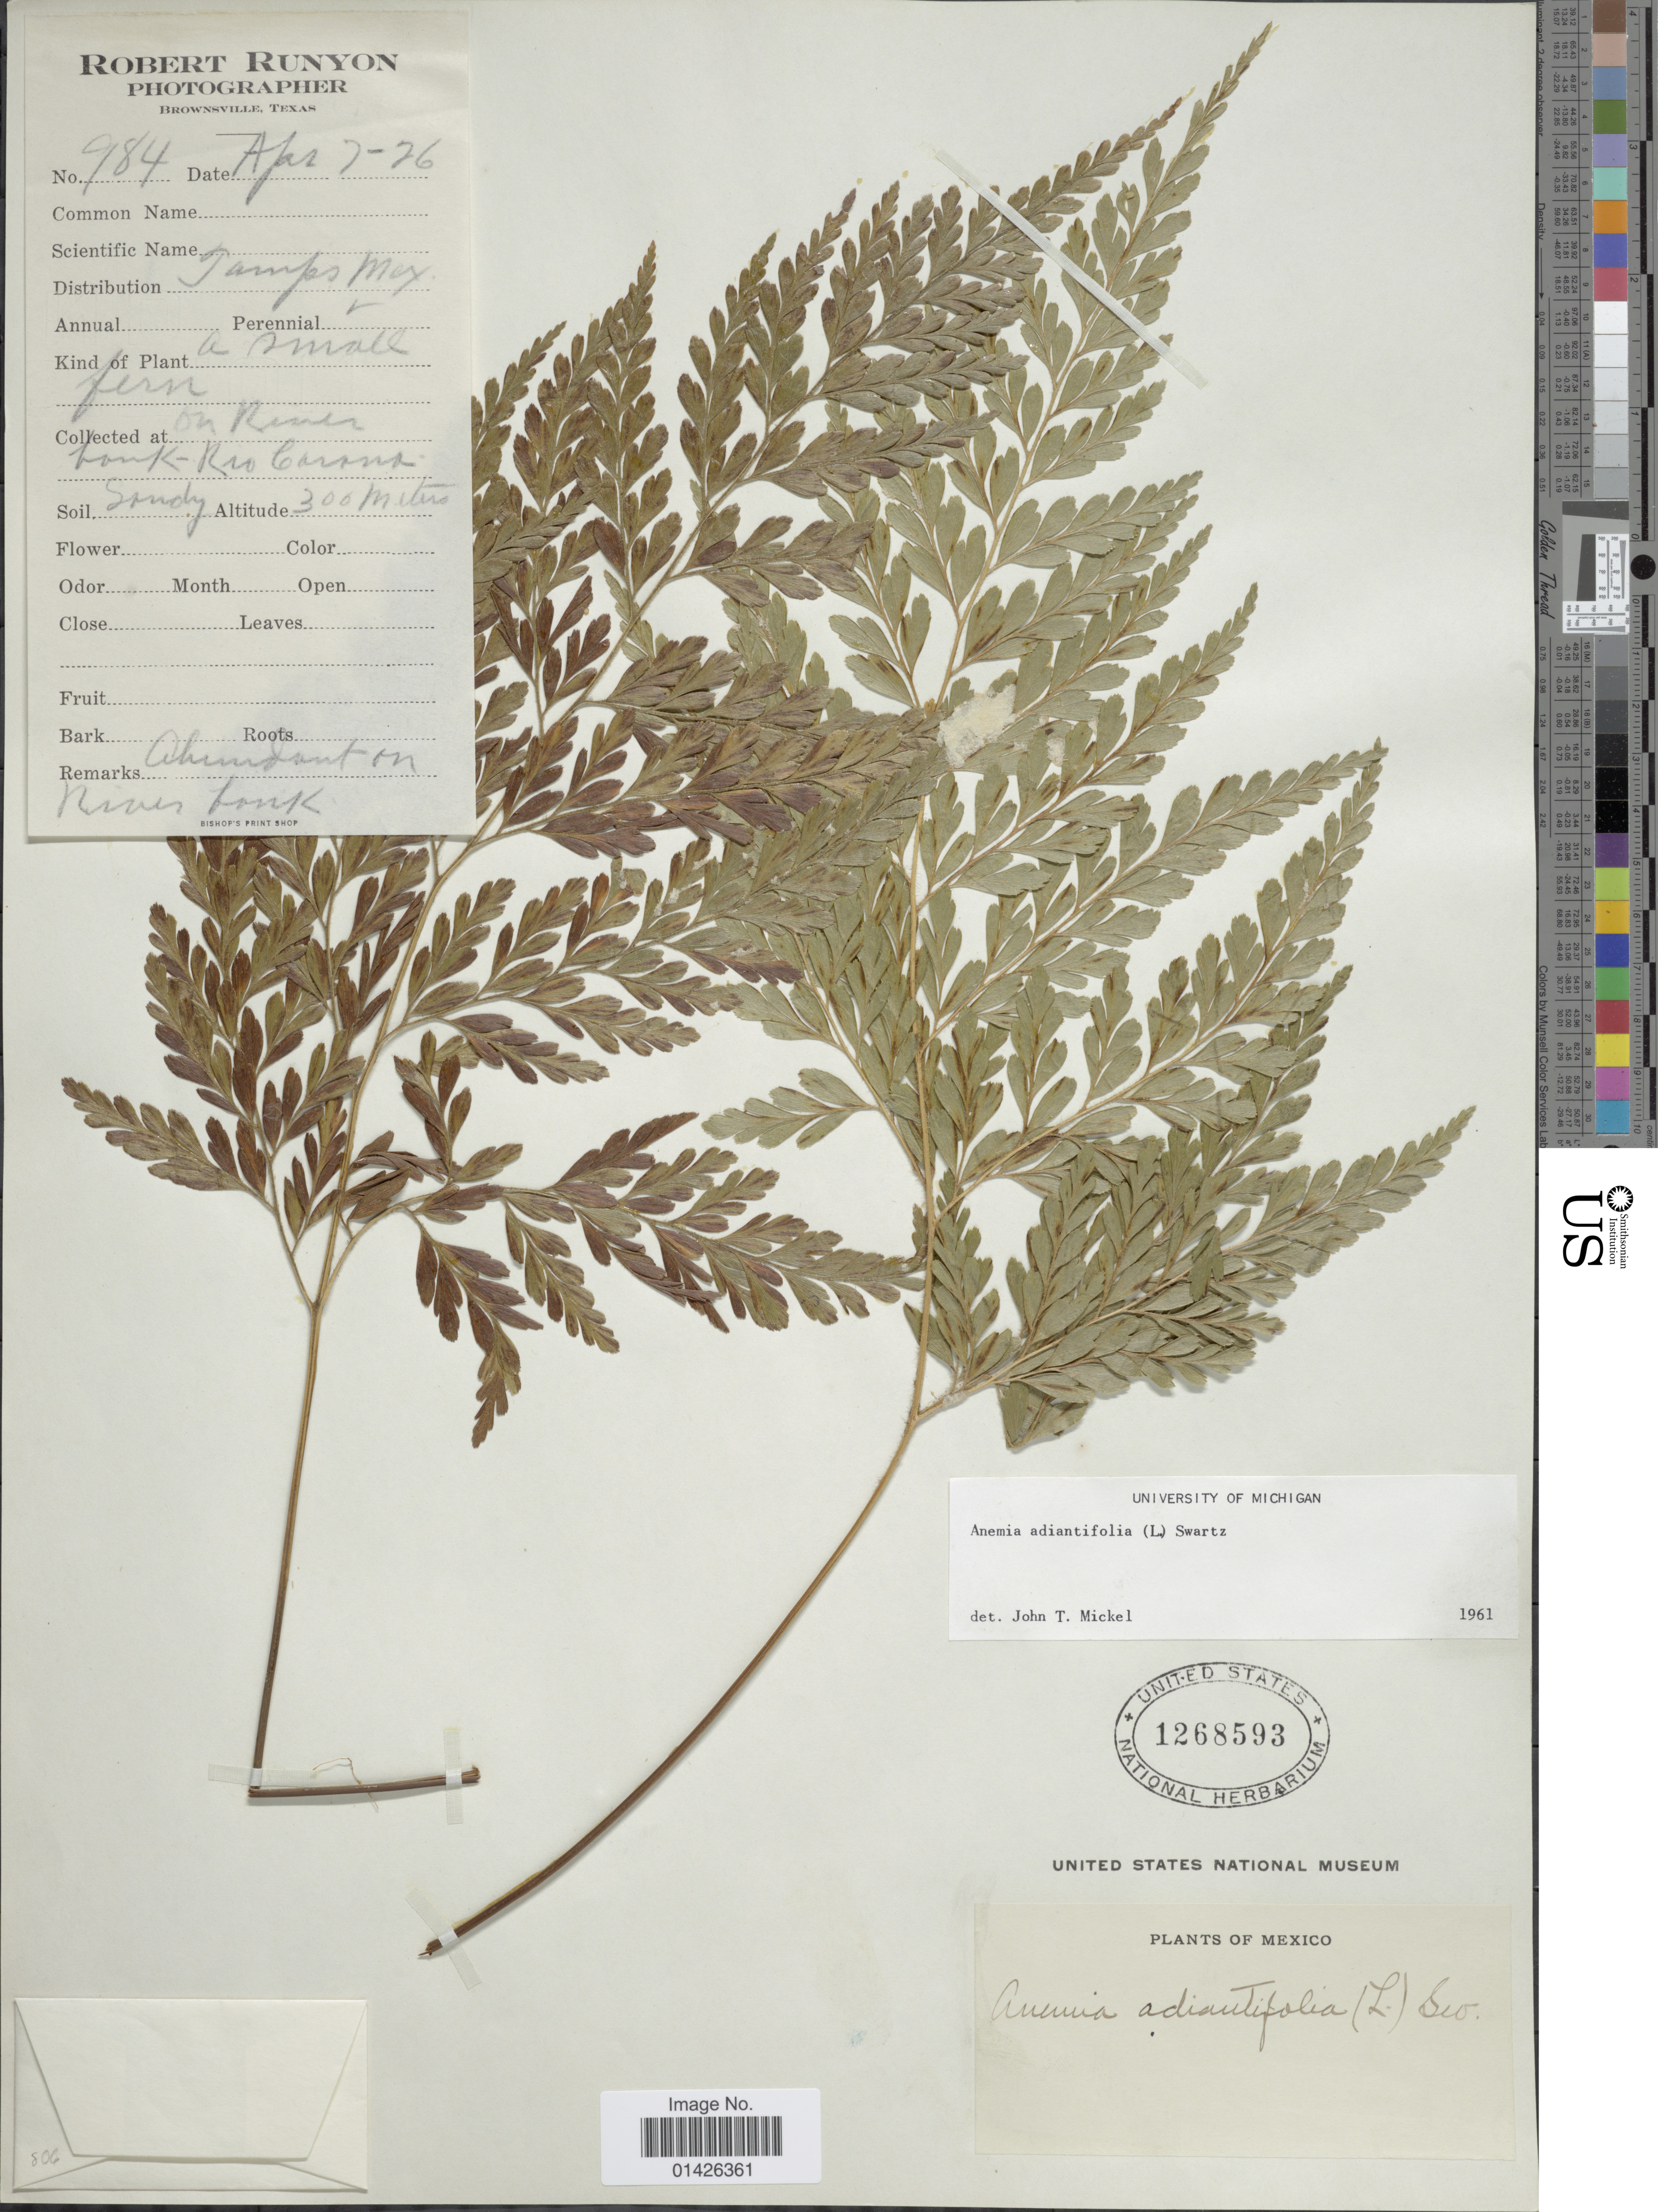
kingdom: Plantae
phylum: Tracheophyta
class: Polypodiopsida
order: Schizaeales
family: Anemiaceae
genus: Anemia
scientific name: Anemia adiantifolia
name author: (L.) Sw.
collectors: R. Runyon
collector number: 984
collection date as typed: Transcribed d/m/y: 7/4/76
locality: On river bank - Rio carano [interpreted]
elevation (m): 300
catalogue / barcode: US 1268593